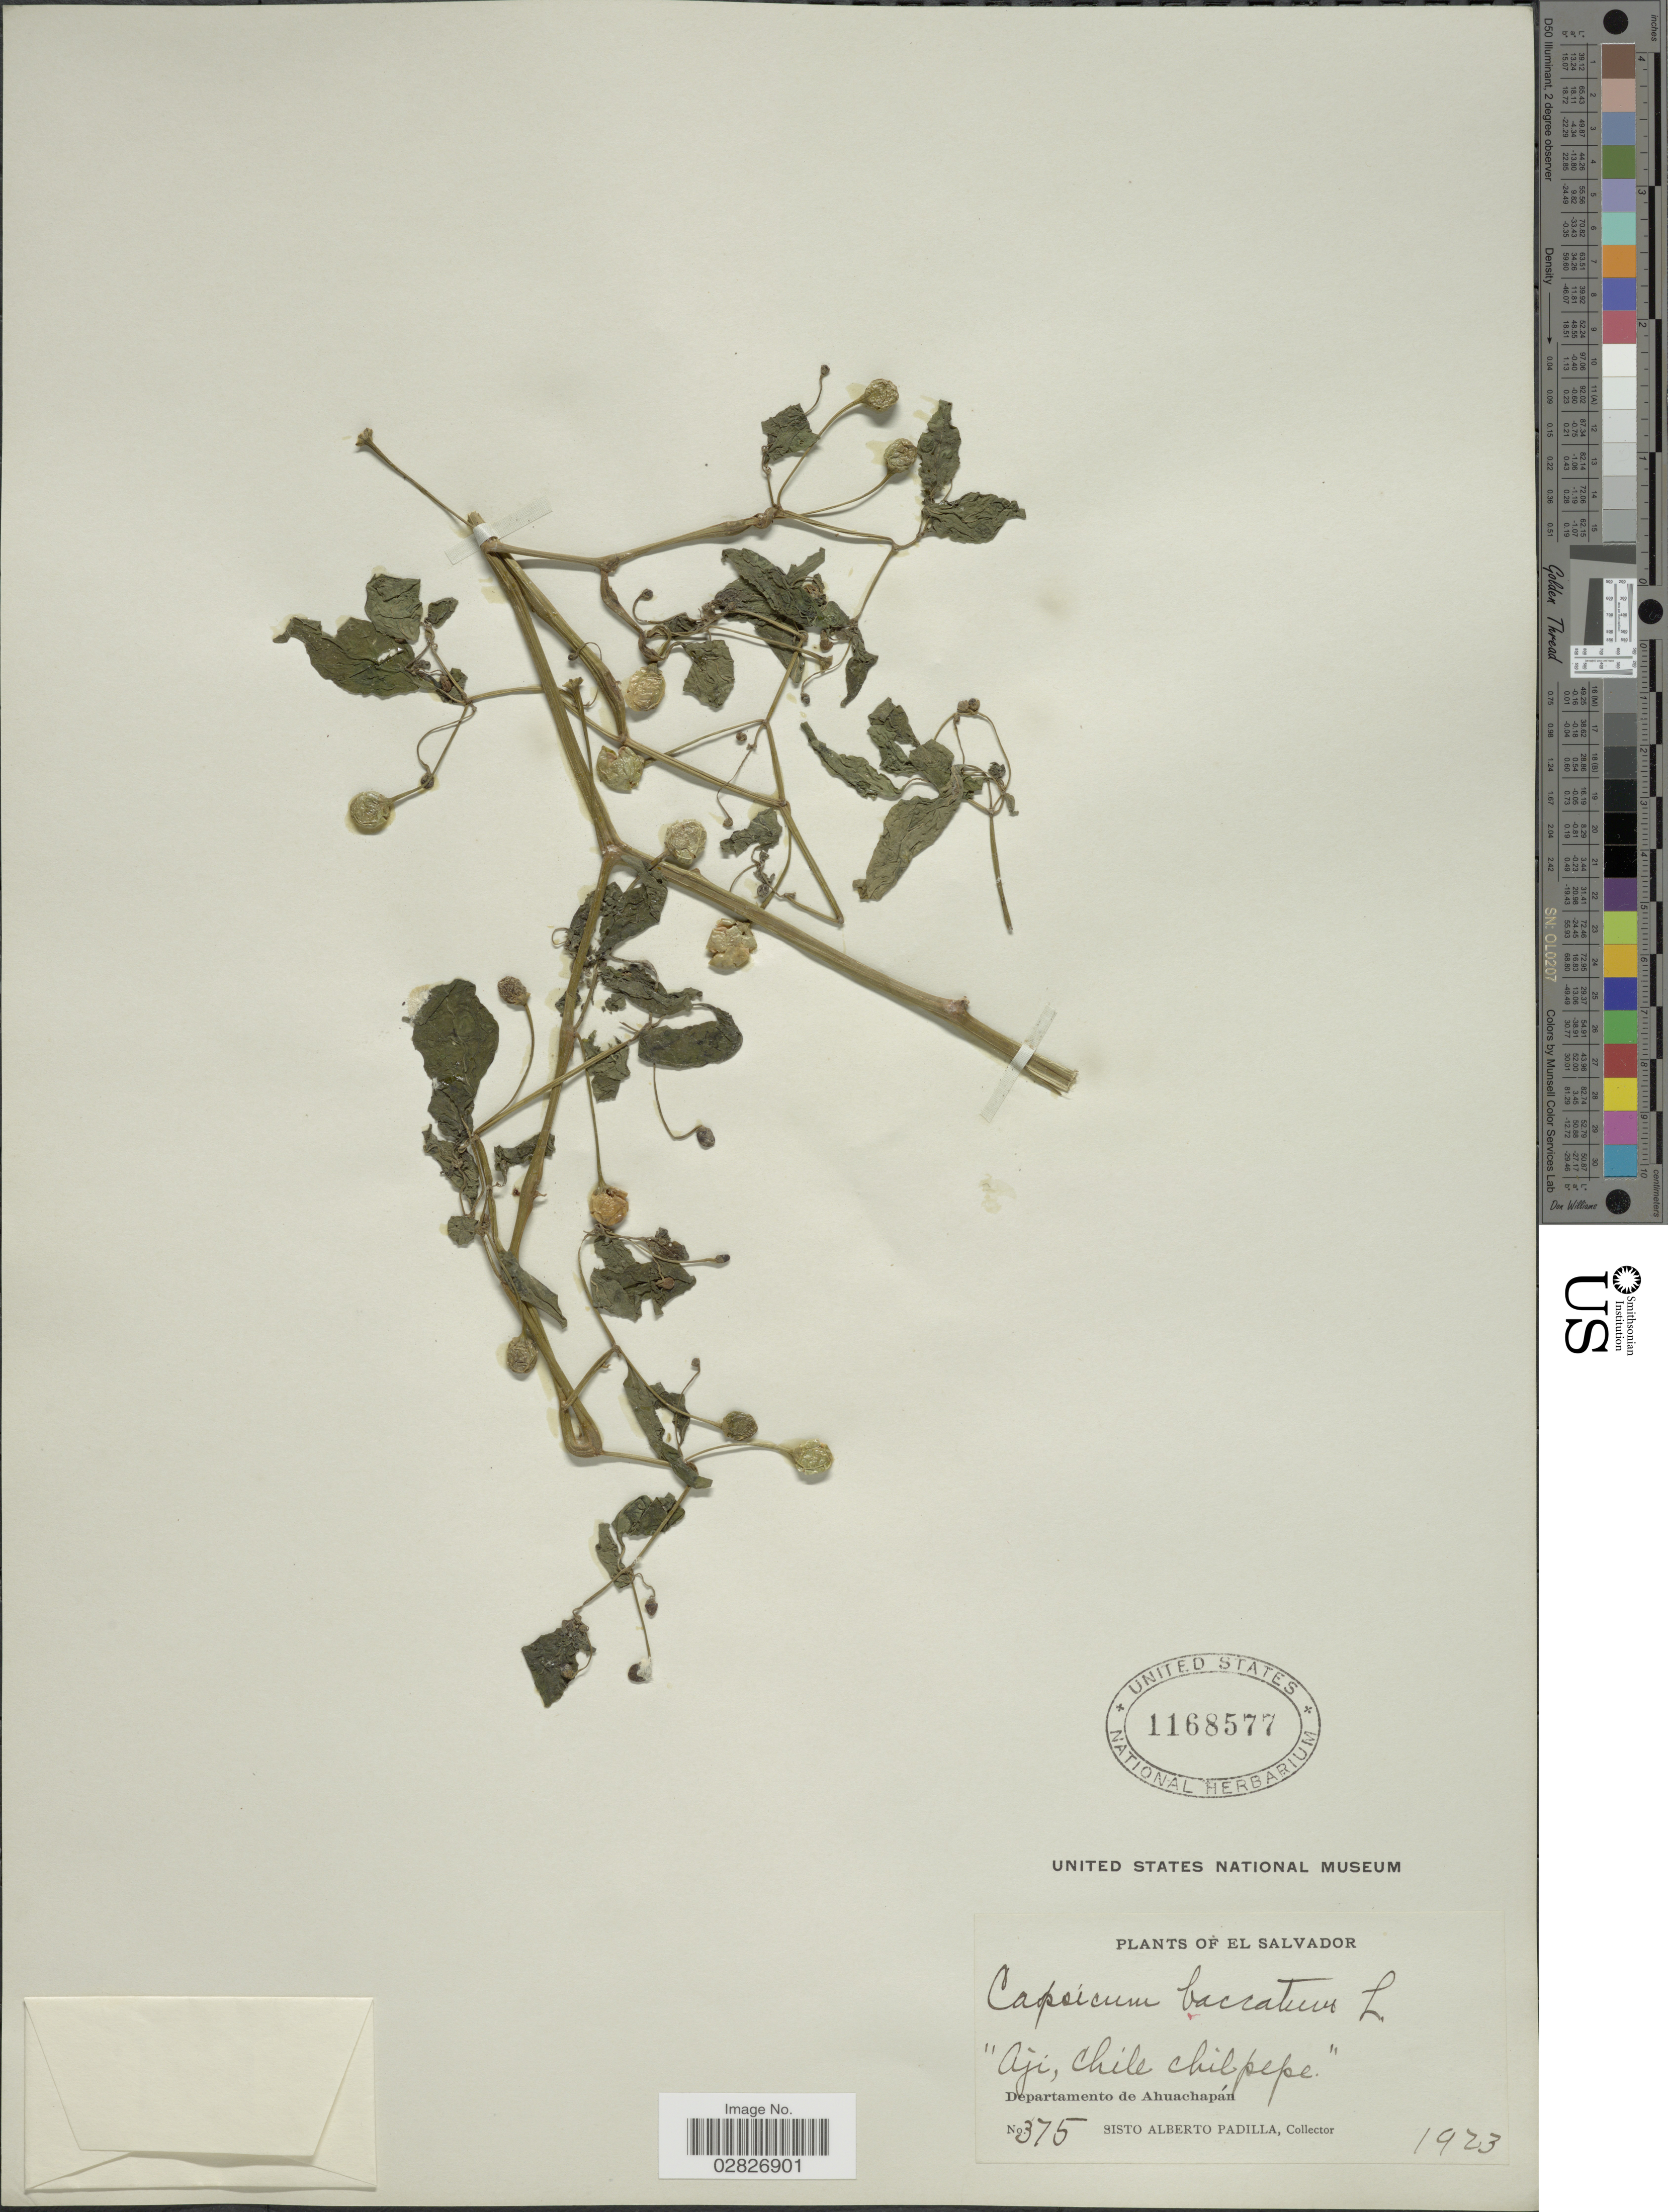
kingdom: Plantae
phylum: Tracheophyta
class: Magnoliopsida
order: Solanales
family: Solanaceae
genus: Capsicum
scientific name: Capsicum baccatum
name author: L.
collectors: S. A. Padilla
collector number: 375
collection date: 1923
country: El Salvador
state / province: Ahuachapan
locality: Departamento de Ahuachapán.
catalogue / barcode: US 1168577